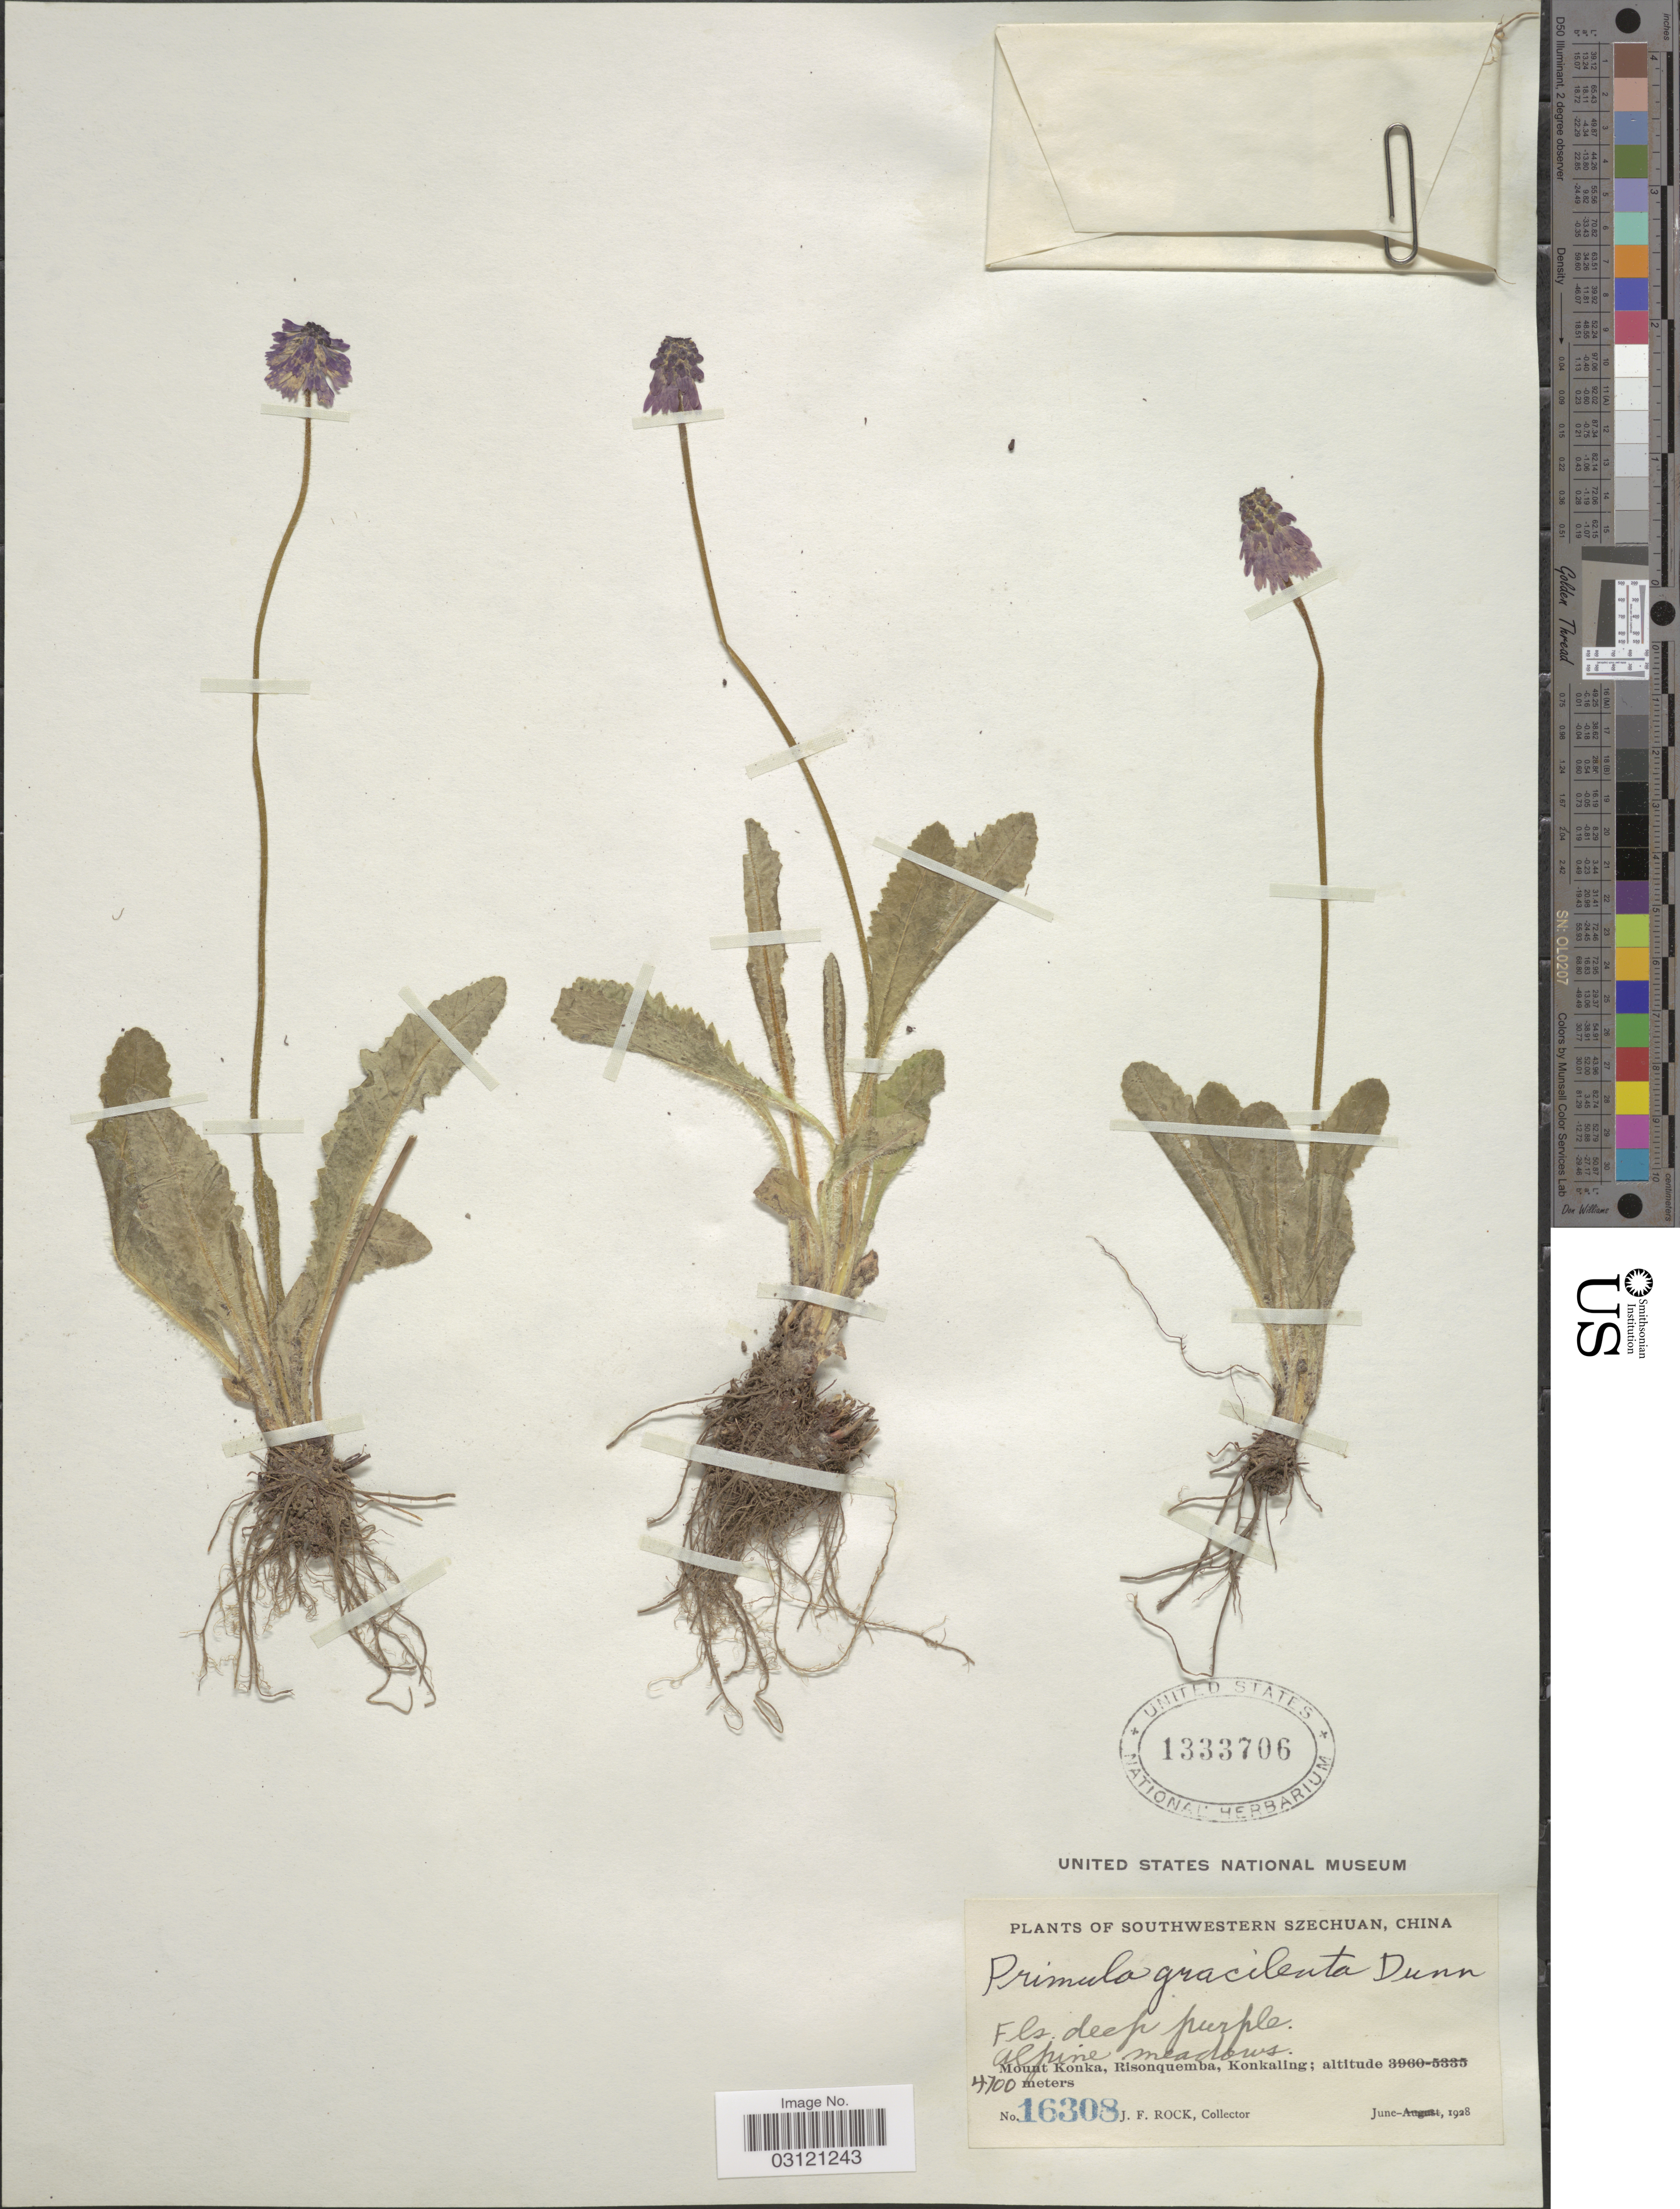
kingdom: Plantae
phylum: Tracheophyta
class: Magnoliopsida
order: Ericales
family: Primulaceae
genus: Primula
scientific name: Primula gracilenta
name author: Dunn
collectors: J. Rock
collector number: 16308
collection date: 1928-06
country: China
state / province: Sichuan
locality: Southwestern Szechuan, China, Mount Konka, Risonquemba, Konkaling.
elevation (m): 4700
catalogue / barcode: US 1333706